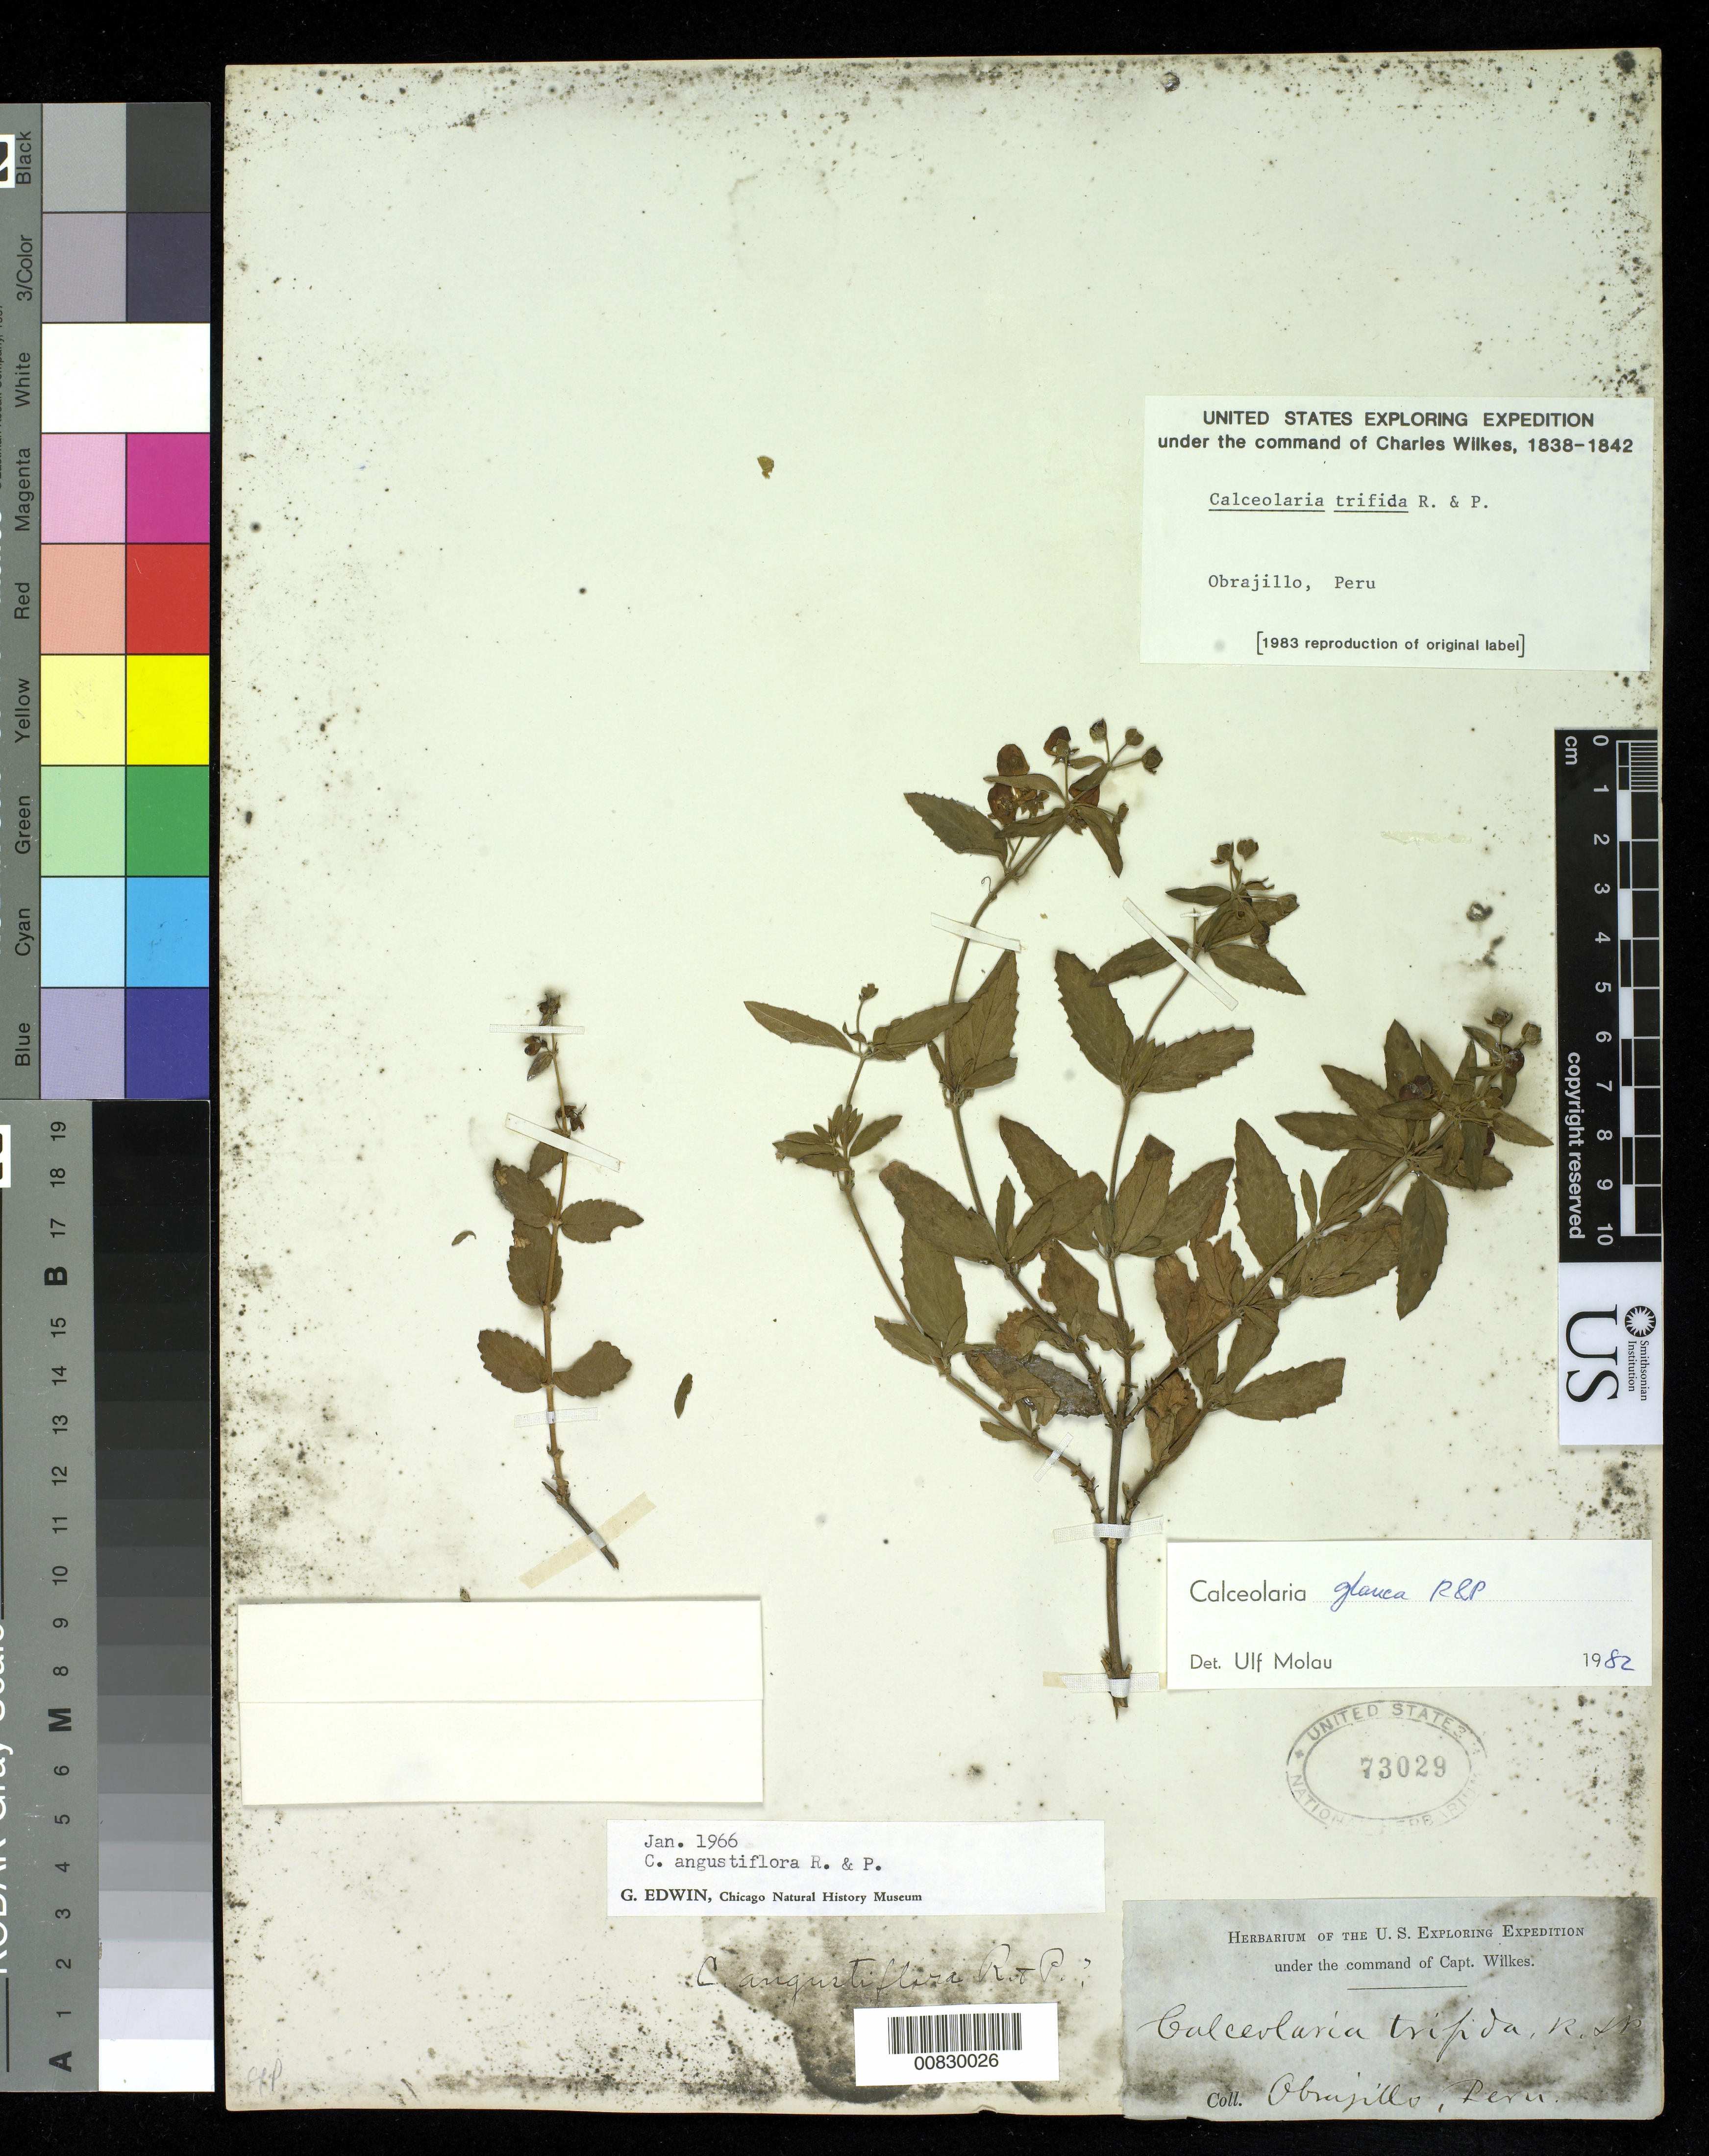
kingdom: Plantae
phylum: Tracheophyta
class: Magnoliopsida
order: Lamiales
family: Calceolariaceae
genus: Calceolaria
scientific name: Calceolaria glauca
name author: Ruiz & Pav.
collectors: Wilkes Explor. Exped.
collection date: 1838/1842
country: Peru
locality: Obrajillo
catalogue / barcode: US 73029